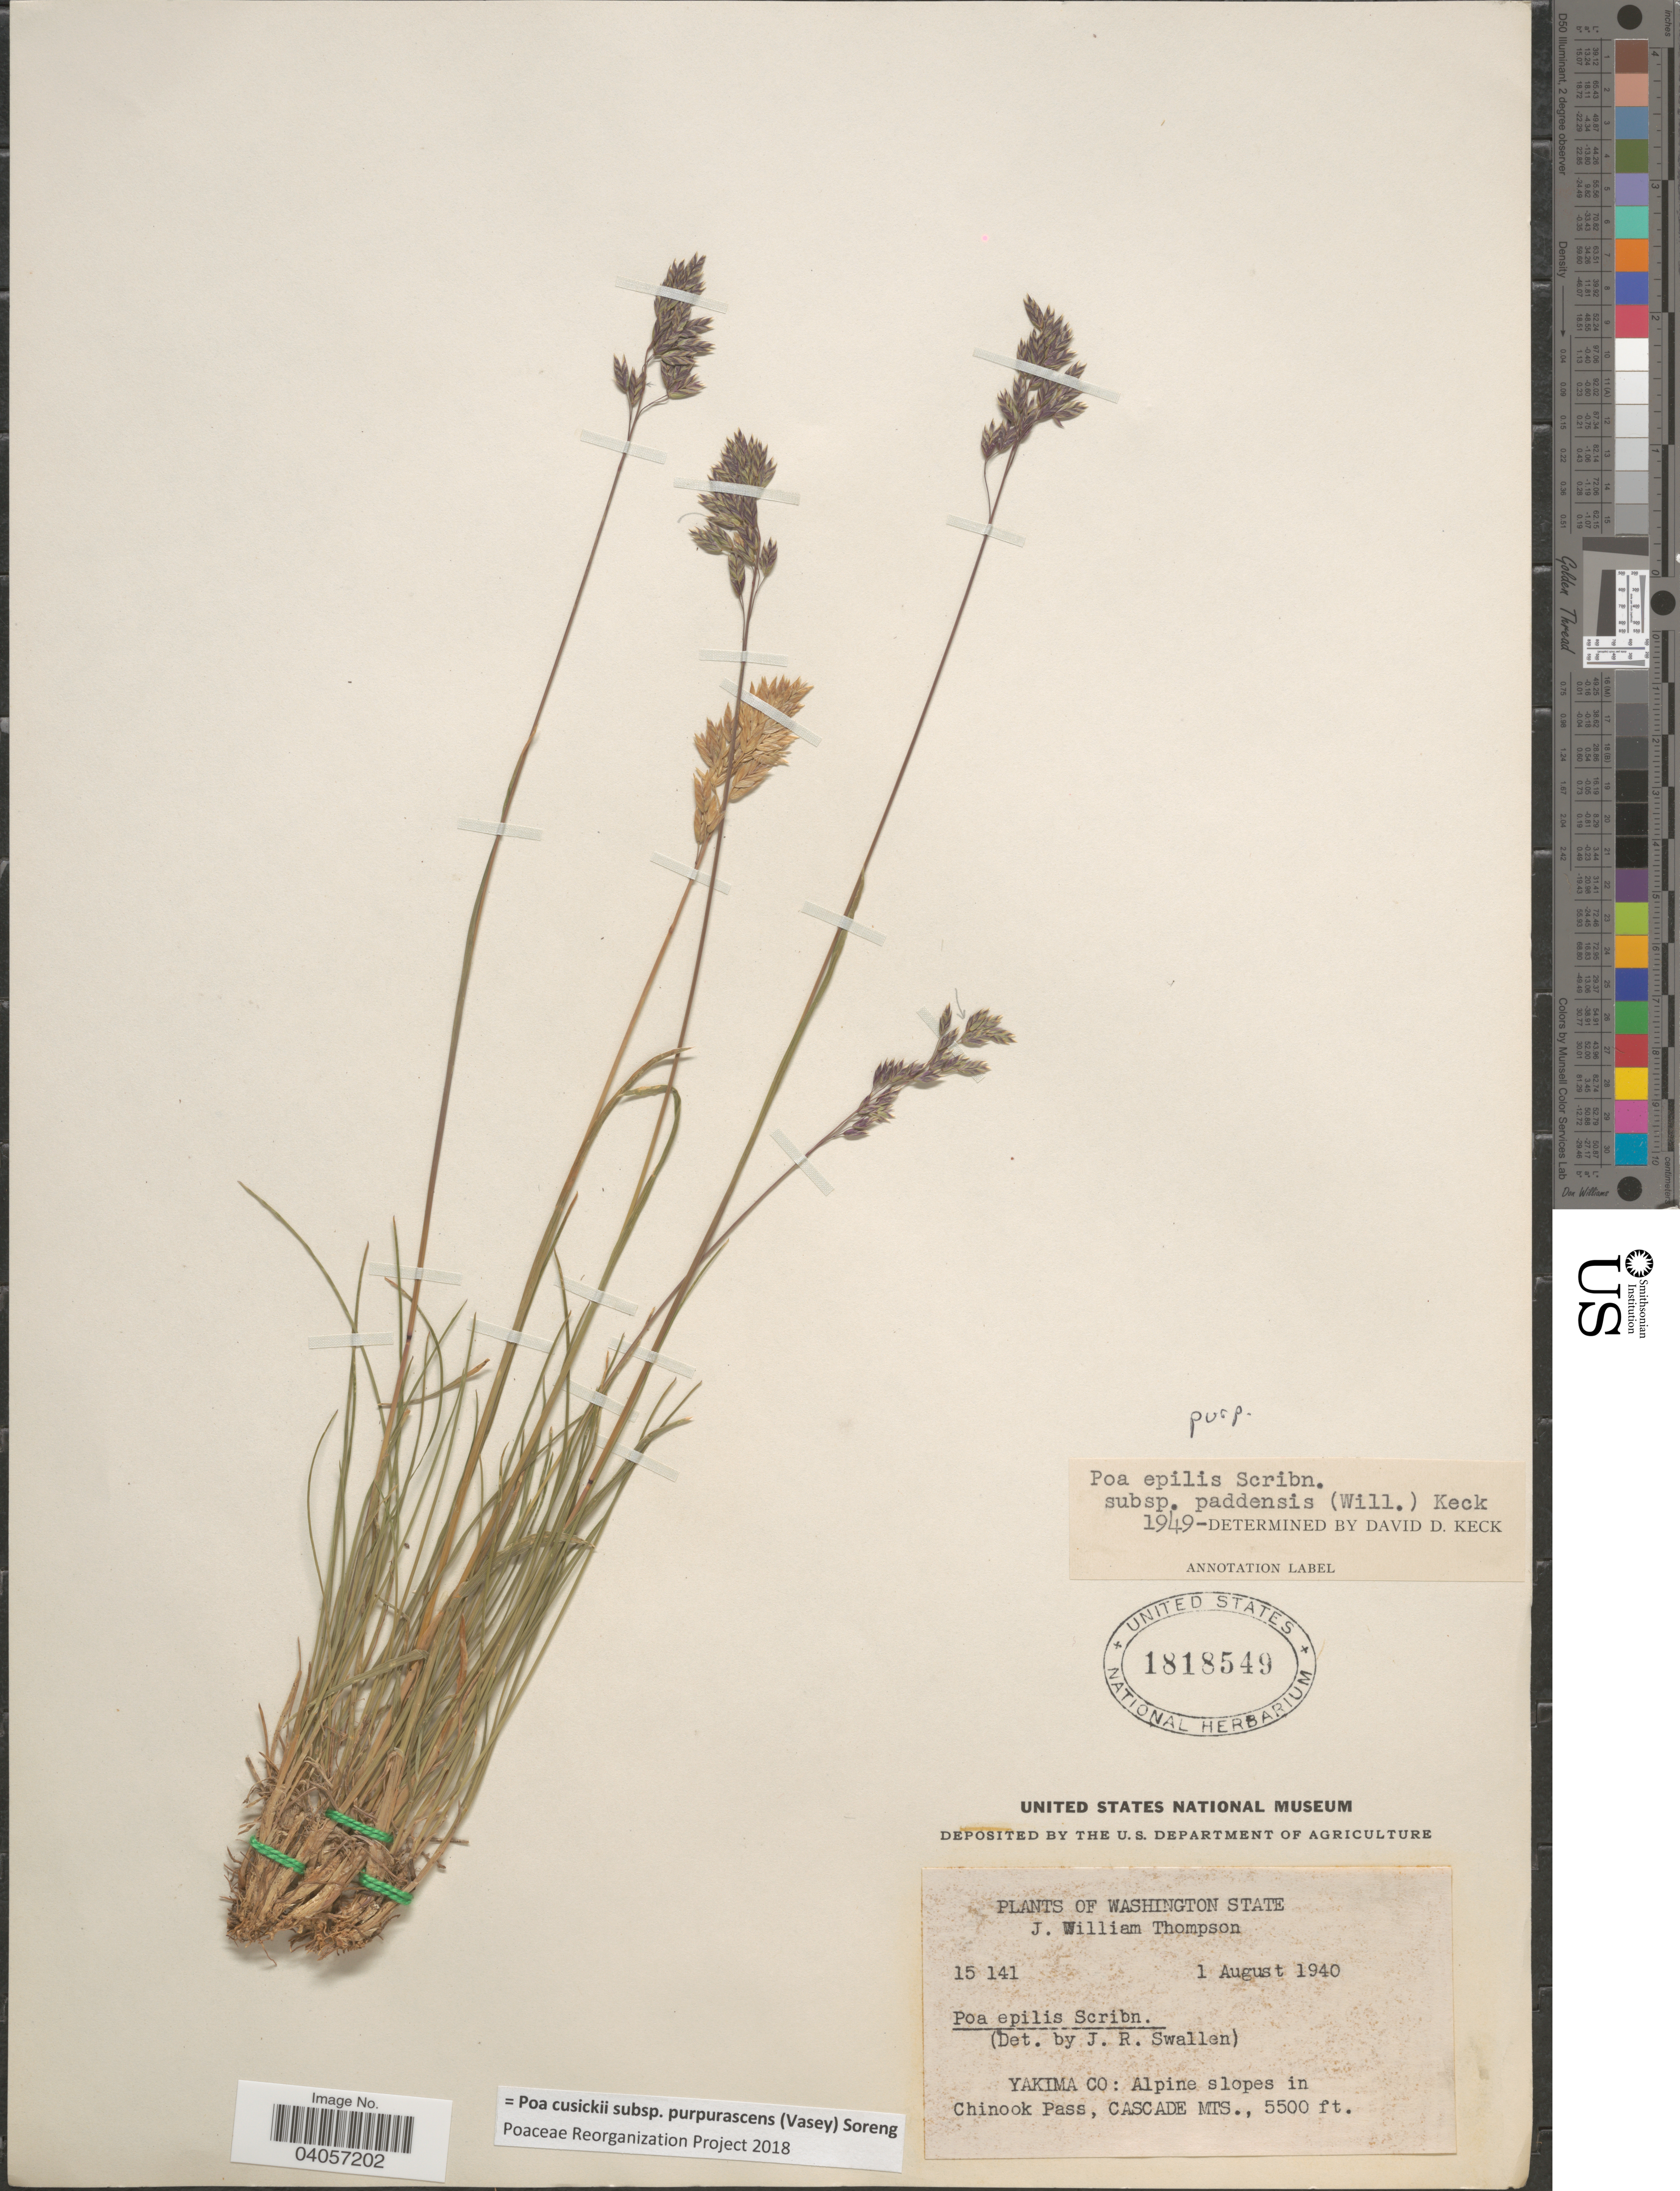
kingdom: Plantae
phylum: Tracheophyta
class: Liliopsida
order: Poales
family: Poaceae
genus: Poa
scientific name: Poa cusickii subsp. purpurascens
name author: (Vasey) Soreng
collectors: J. W. Thompson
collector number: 15141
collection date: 1940-08-01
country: United States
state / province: Washington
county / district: Yakima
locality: Yakima Co: Alpine slopes in Chinook Pass, Cascade Mts.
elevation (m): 1676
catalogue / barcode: US 1818549